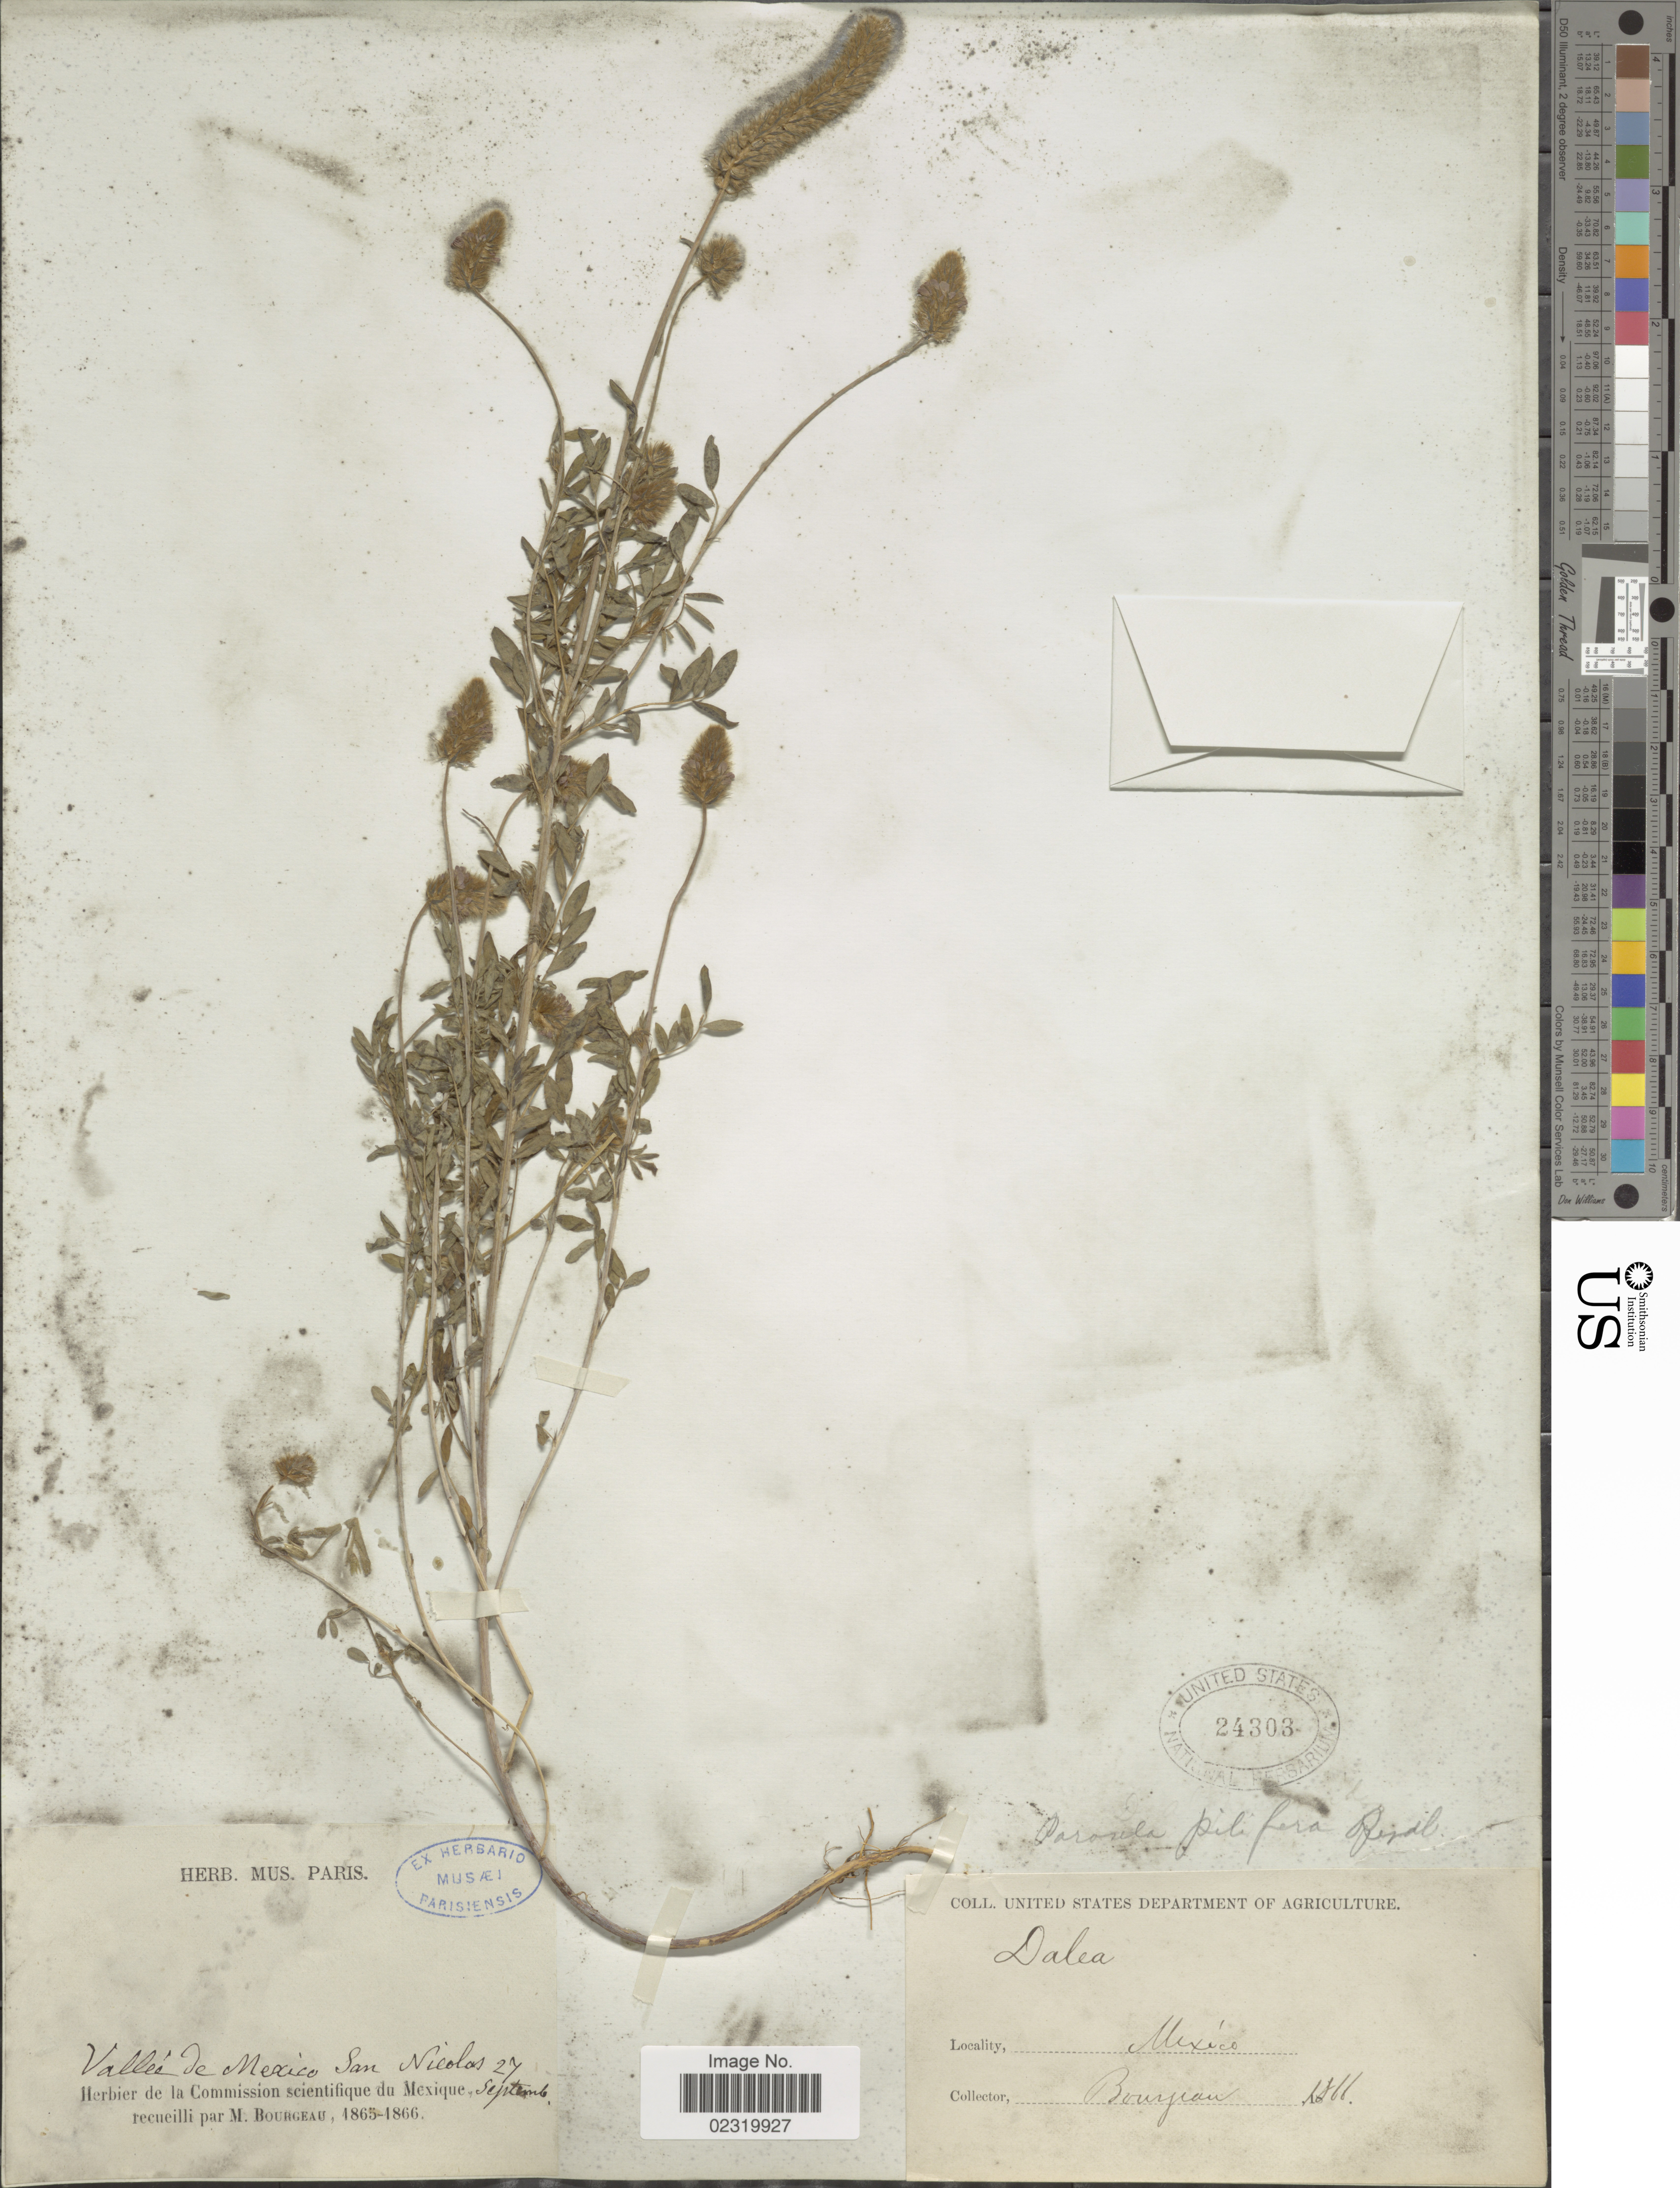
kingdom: Plantae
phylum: Tracheophyta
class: Magnoliopsida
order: Fabales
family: Fabaceae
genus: Dalea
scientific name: Dalea reclinata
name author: (Cav.) Willd.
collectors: M. Bourgeau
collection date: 1866-09-27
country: Mexico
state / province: México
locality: Valleé de Mexico San Nicolas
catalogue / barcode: US 24303